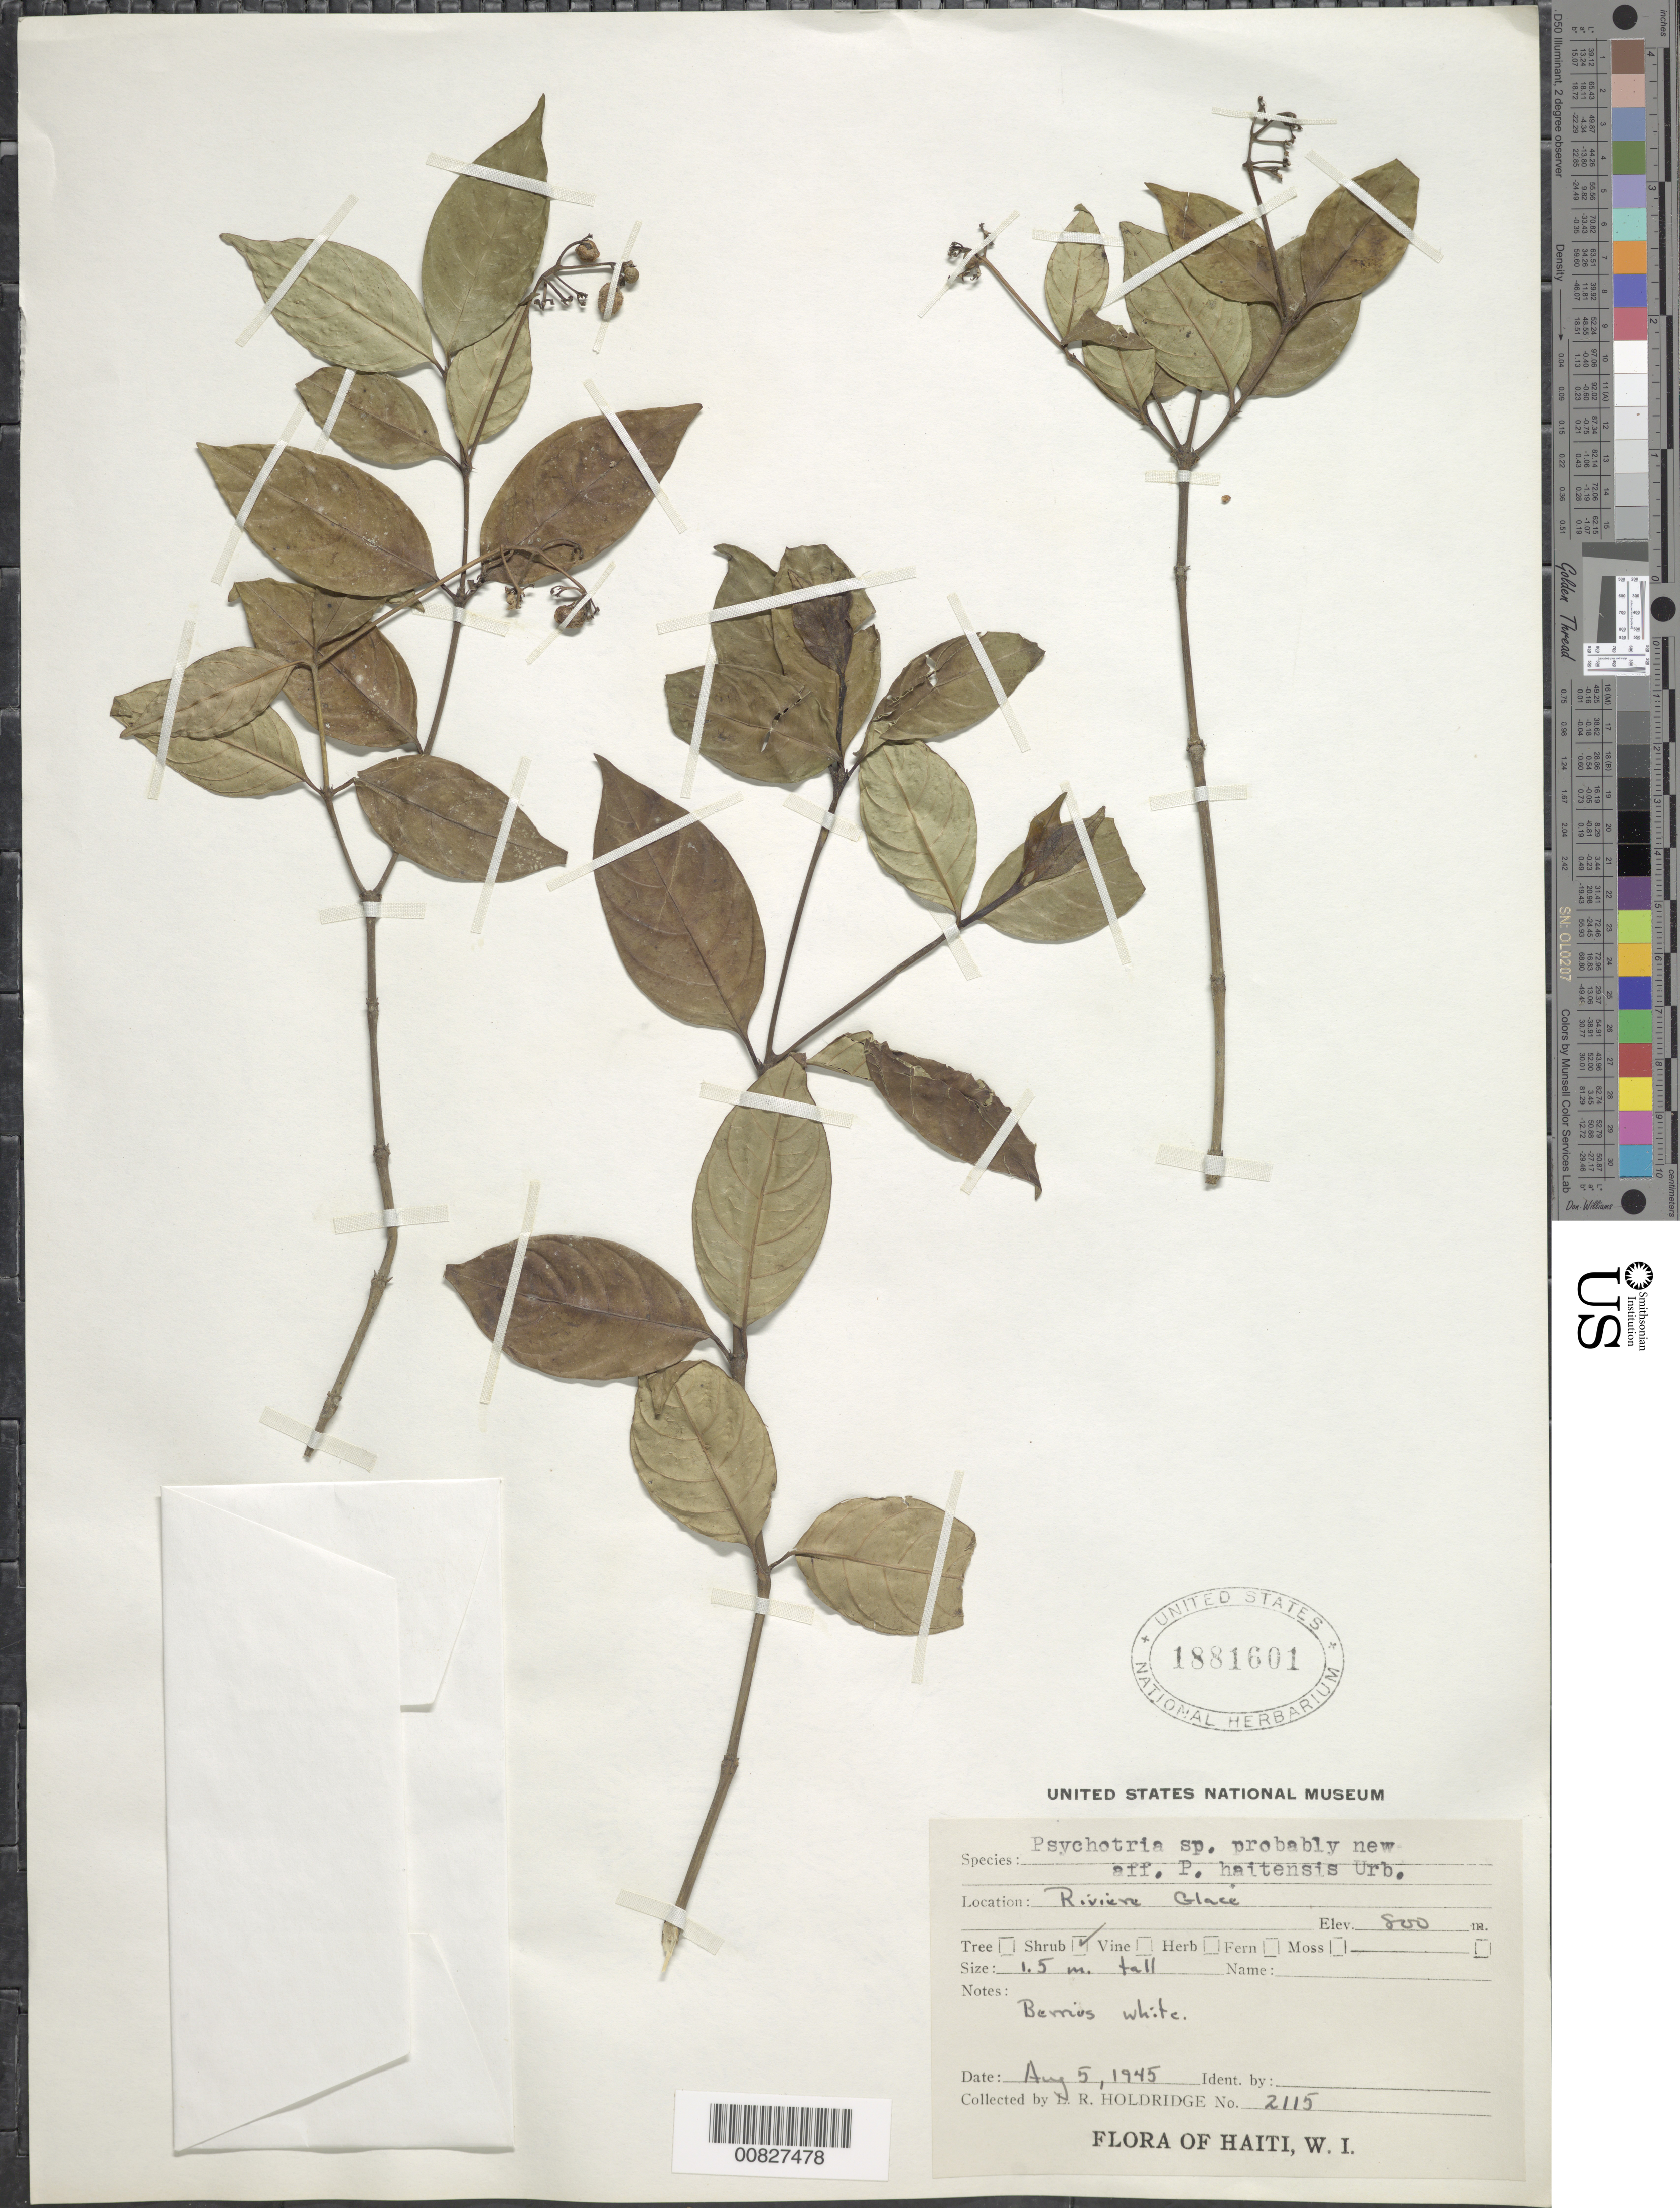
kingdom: Plantae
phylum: Tracheophyta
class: Magnoliopsida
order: Gentianales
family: Rubiaceae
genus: Psychotria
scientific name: Psychotria haitiensis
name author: Urb.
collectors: L. Holdridge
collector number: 2115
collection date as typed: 05 Aug 1945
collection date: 1945-08-05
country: Haiti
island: Hispaniola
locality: Rivière Glace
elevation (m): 800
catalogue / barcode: US 1881601